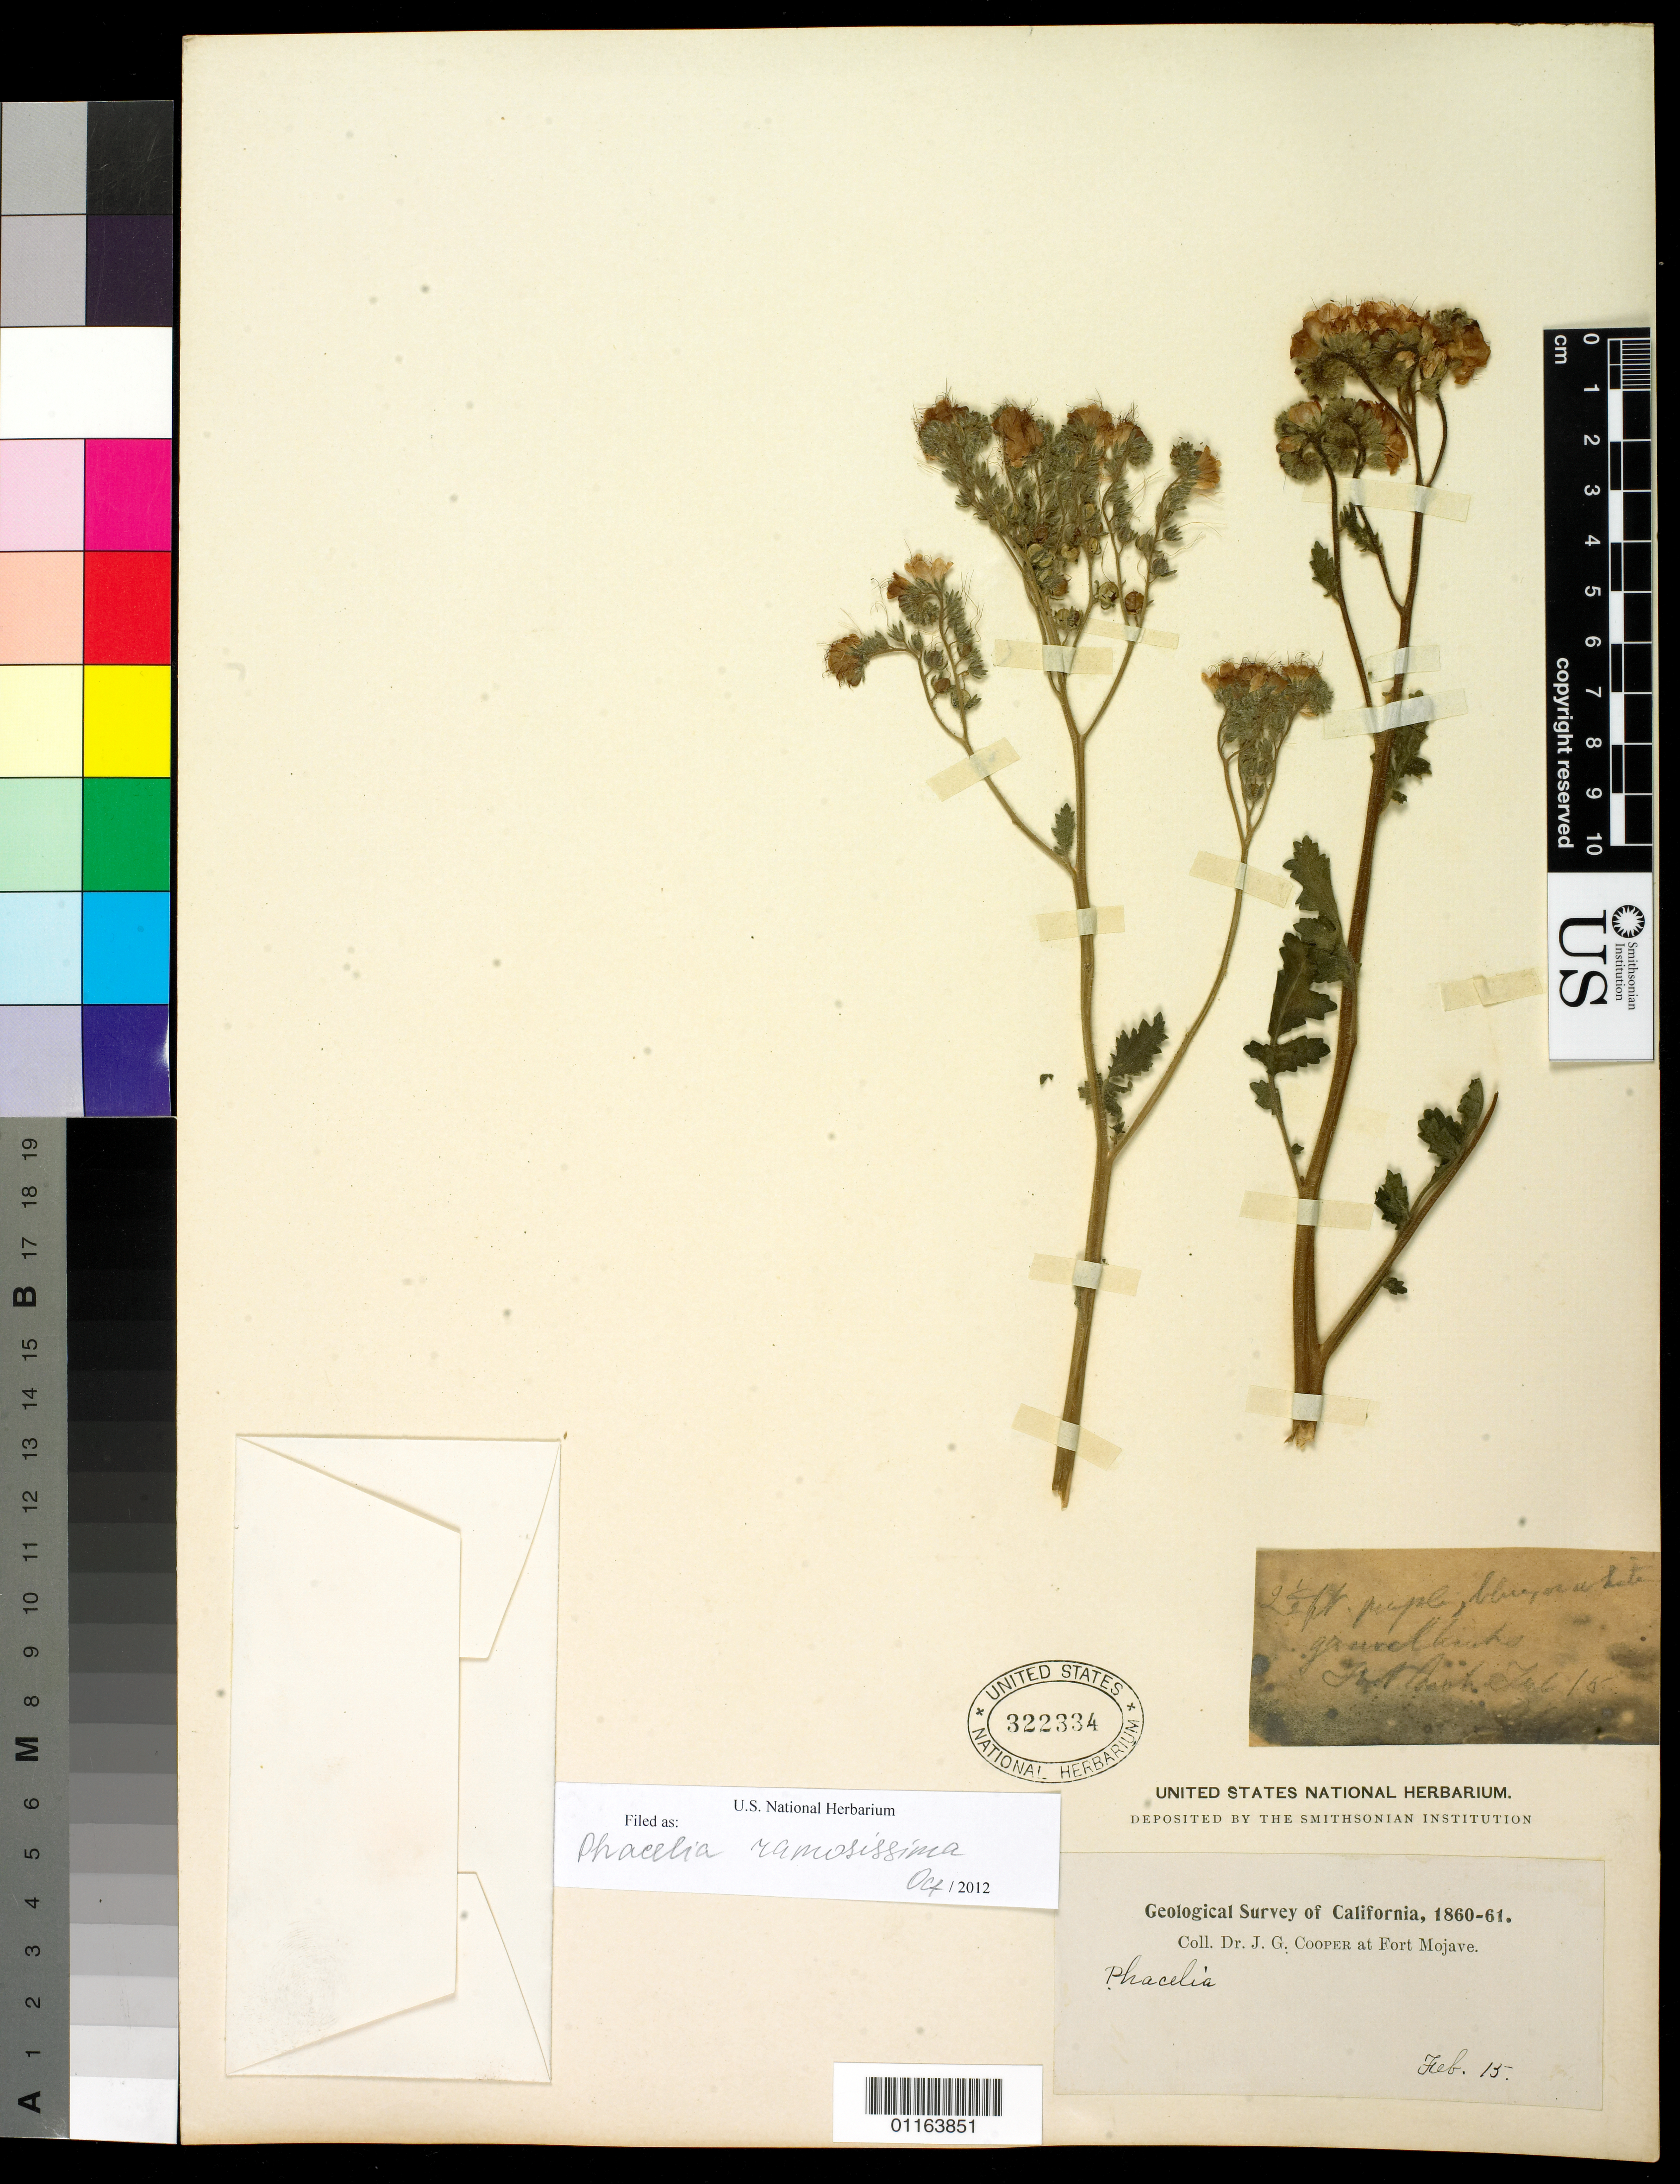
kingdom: Plantae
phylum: Tracheophyta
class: Magnoliopsida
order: Boraginales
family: Hydrophyllaceae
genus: Phacelia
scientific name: Phacelia ramosissima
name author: Douglas ex Lehm.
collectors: J. G. Cooper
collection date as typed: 15 Feb 1860 or 15 Feb 1861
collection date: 1860-02-15 or 1861-02-15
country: United States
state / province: California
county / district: San Bernardino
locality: Fort Mojave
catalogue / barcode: US 322334